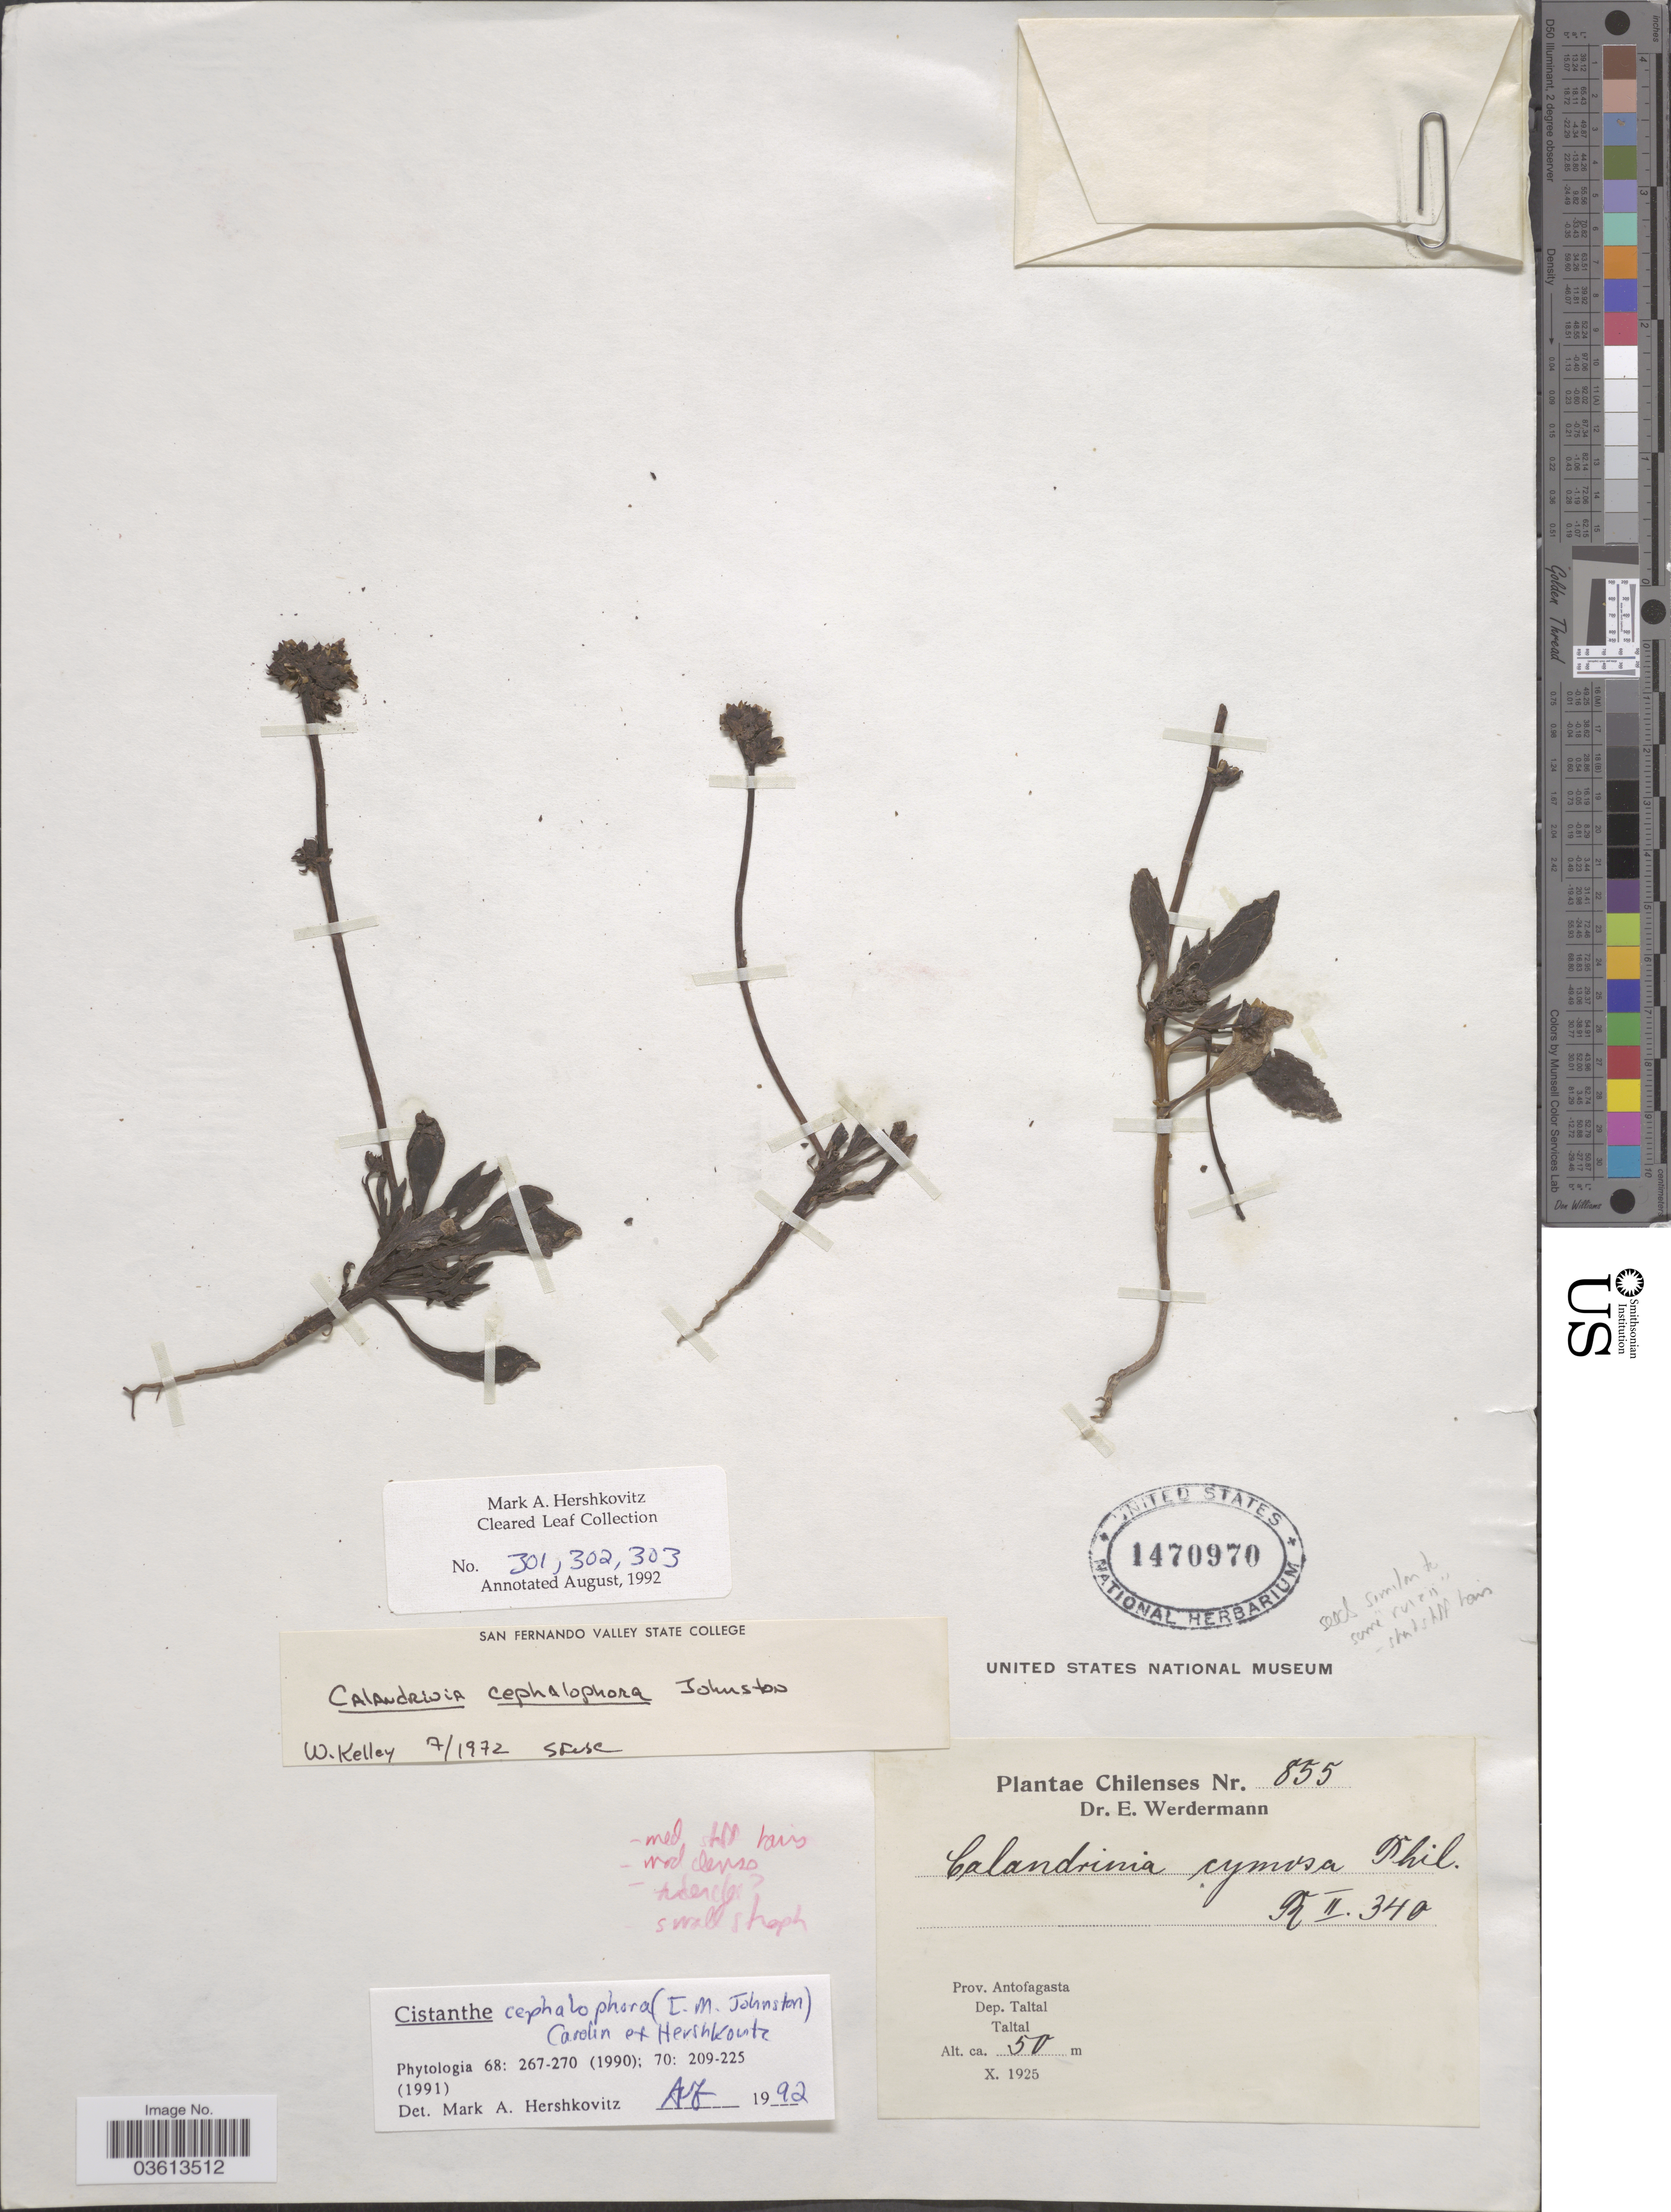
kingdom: Plantae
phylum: Tracheophyta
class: Magnoliopsida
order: Caryophyllales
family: Montiaceae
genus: Cistanthe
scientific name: Cistanthe cephalophora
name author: (I.M. Johnst.) Carolin ex Hershk.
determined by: Hershkovitz, M. A.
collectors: E. Werdermann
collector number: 855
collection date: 1925-10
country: Chile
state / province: Antofagasta (II)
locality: Prov. Antofagasta. Dep. Taltal. Taltal.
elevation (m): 50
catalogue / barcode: US 1470970